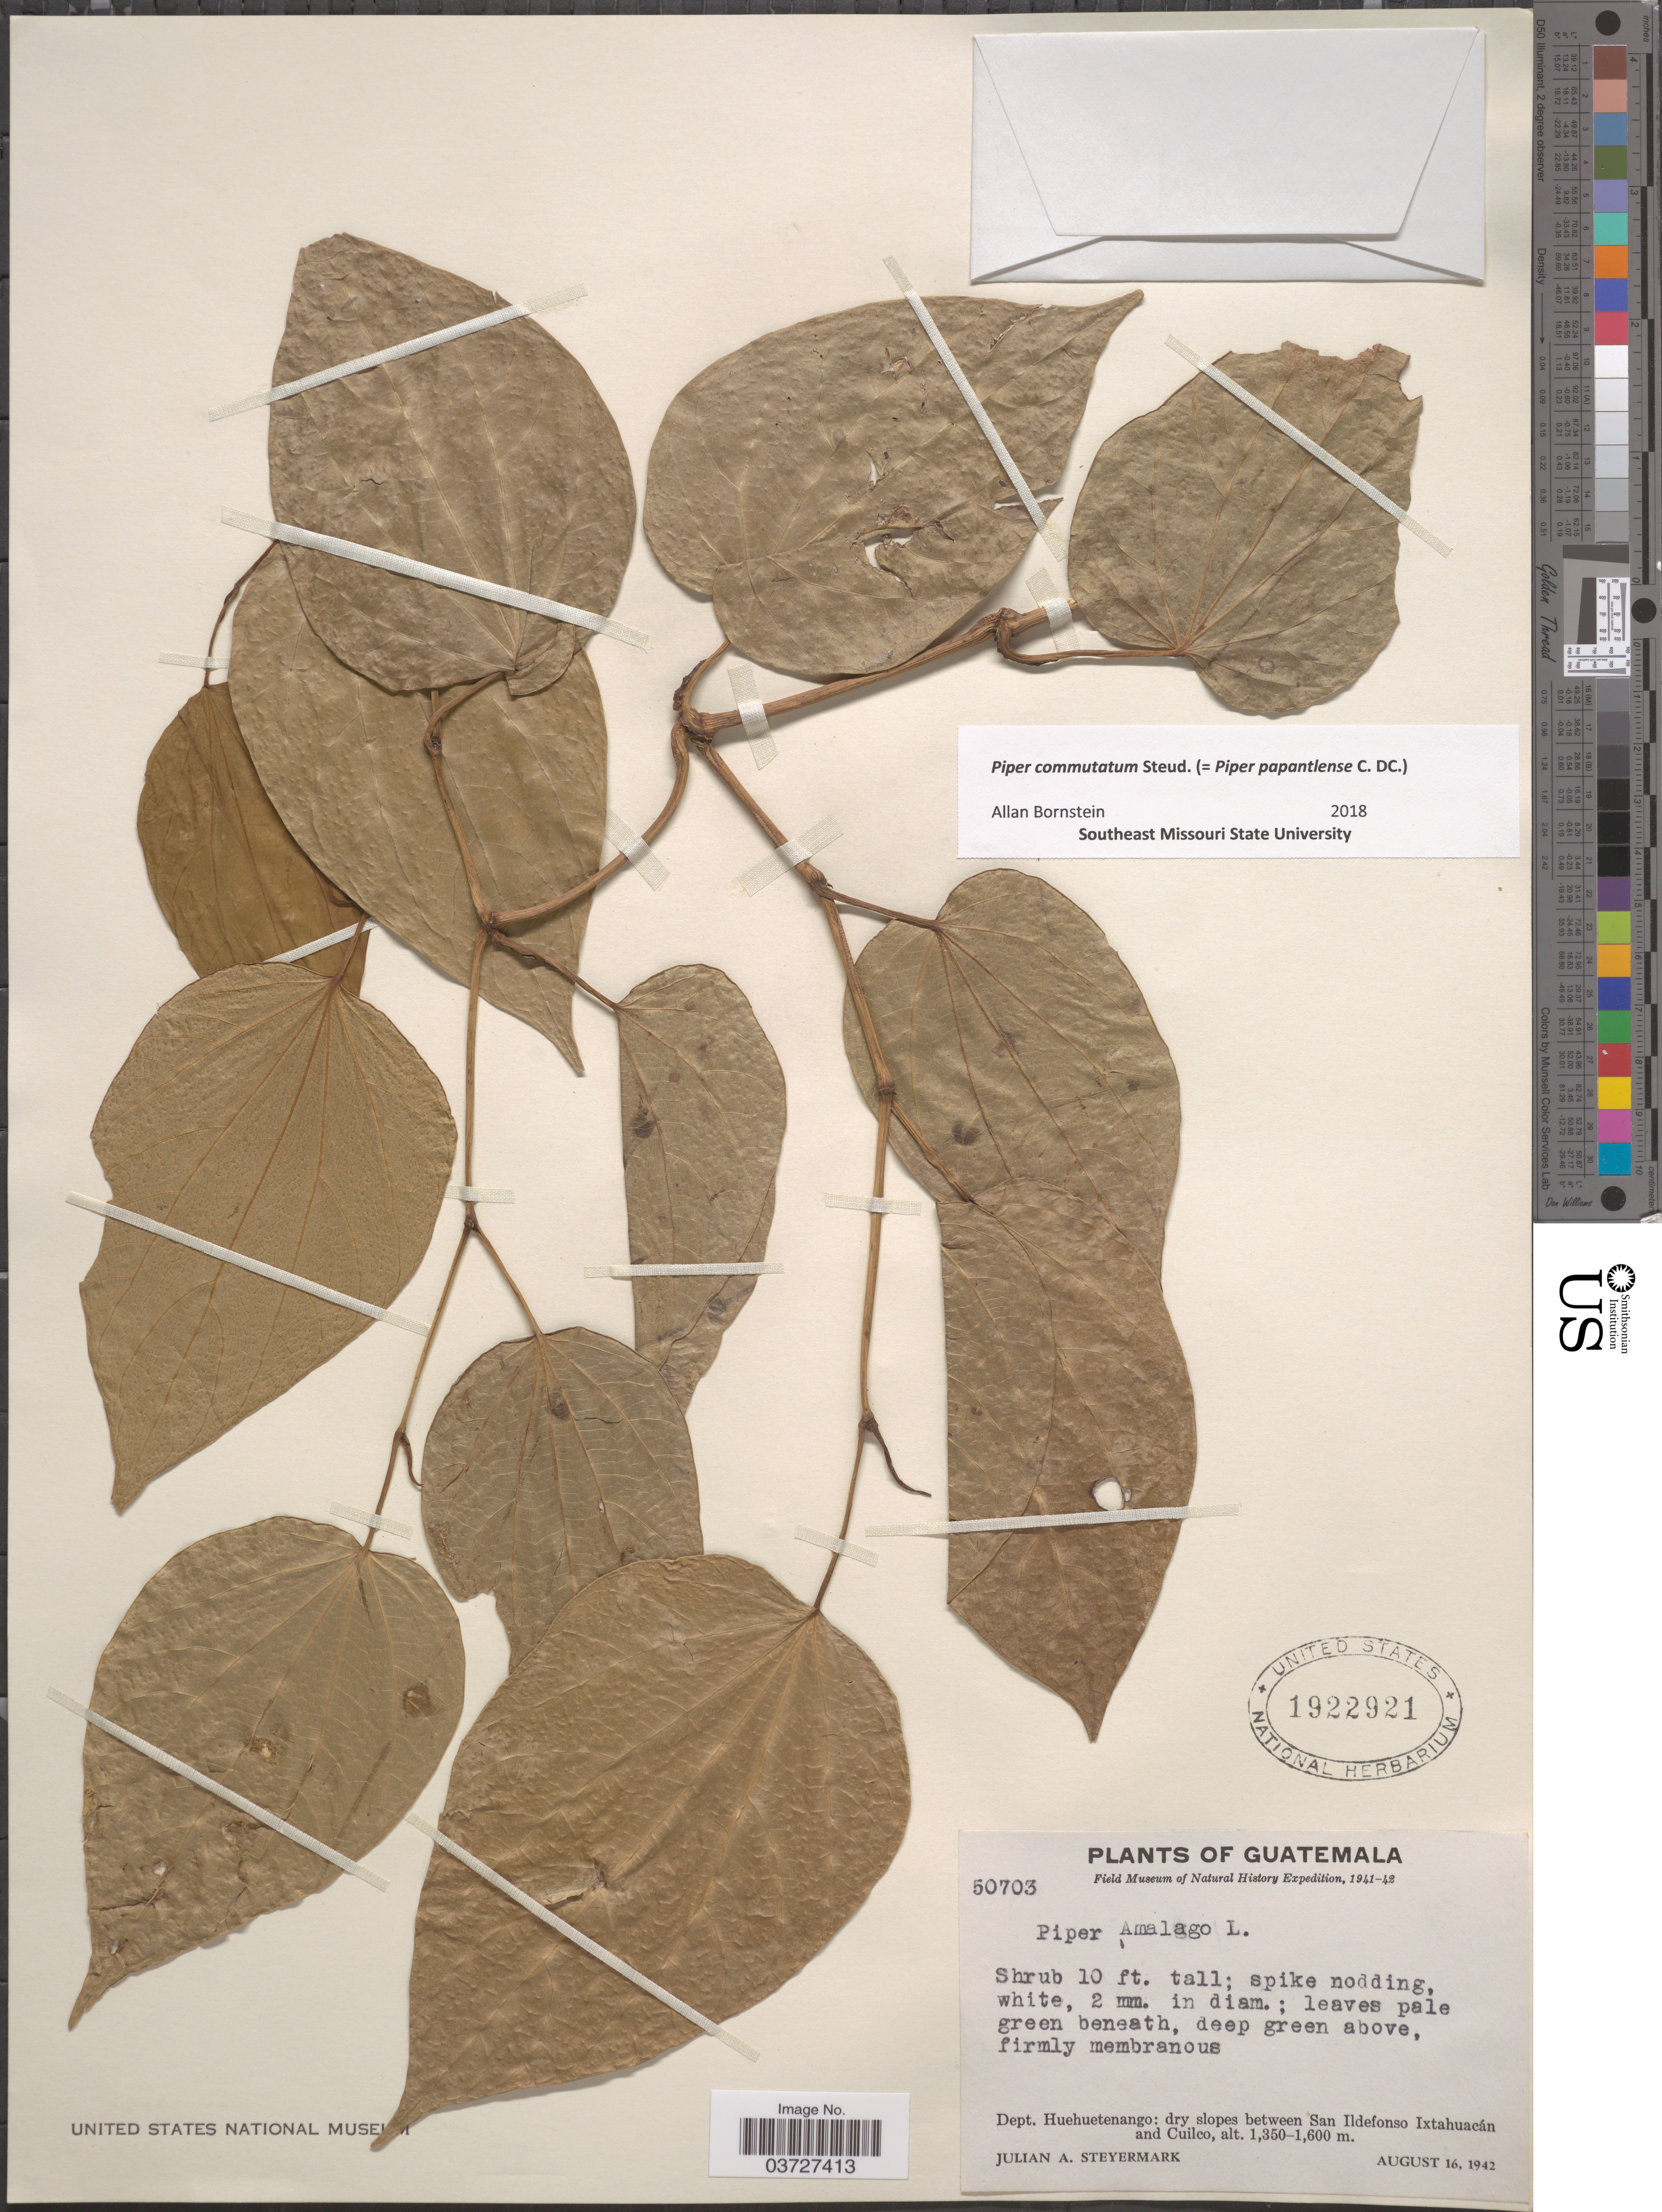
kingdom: Plantae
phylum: Tracheophyta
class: Magnoliopsida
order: Piperales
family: Piperaceae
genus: Piper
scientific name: Piper commutatum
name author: Steud.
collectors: J. Steyermark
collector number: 50703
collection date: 1942-08-16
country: Guatemala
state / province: Huehuetenango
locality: Dept. Huehuetenango: dry slopes between San Ildefonso Ixtahucán and Cuilco.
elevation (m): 1350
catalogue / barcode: US 1922921